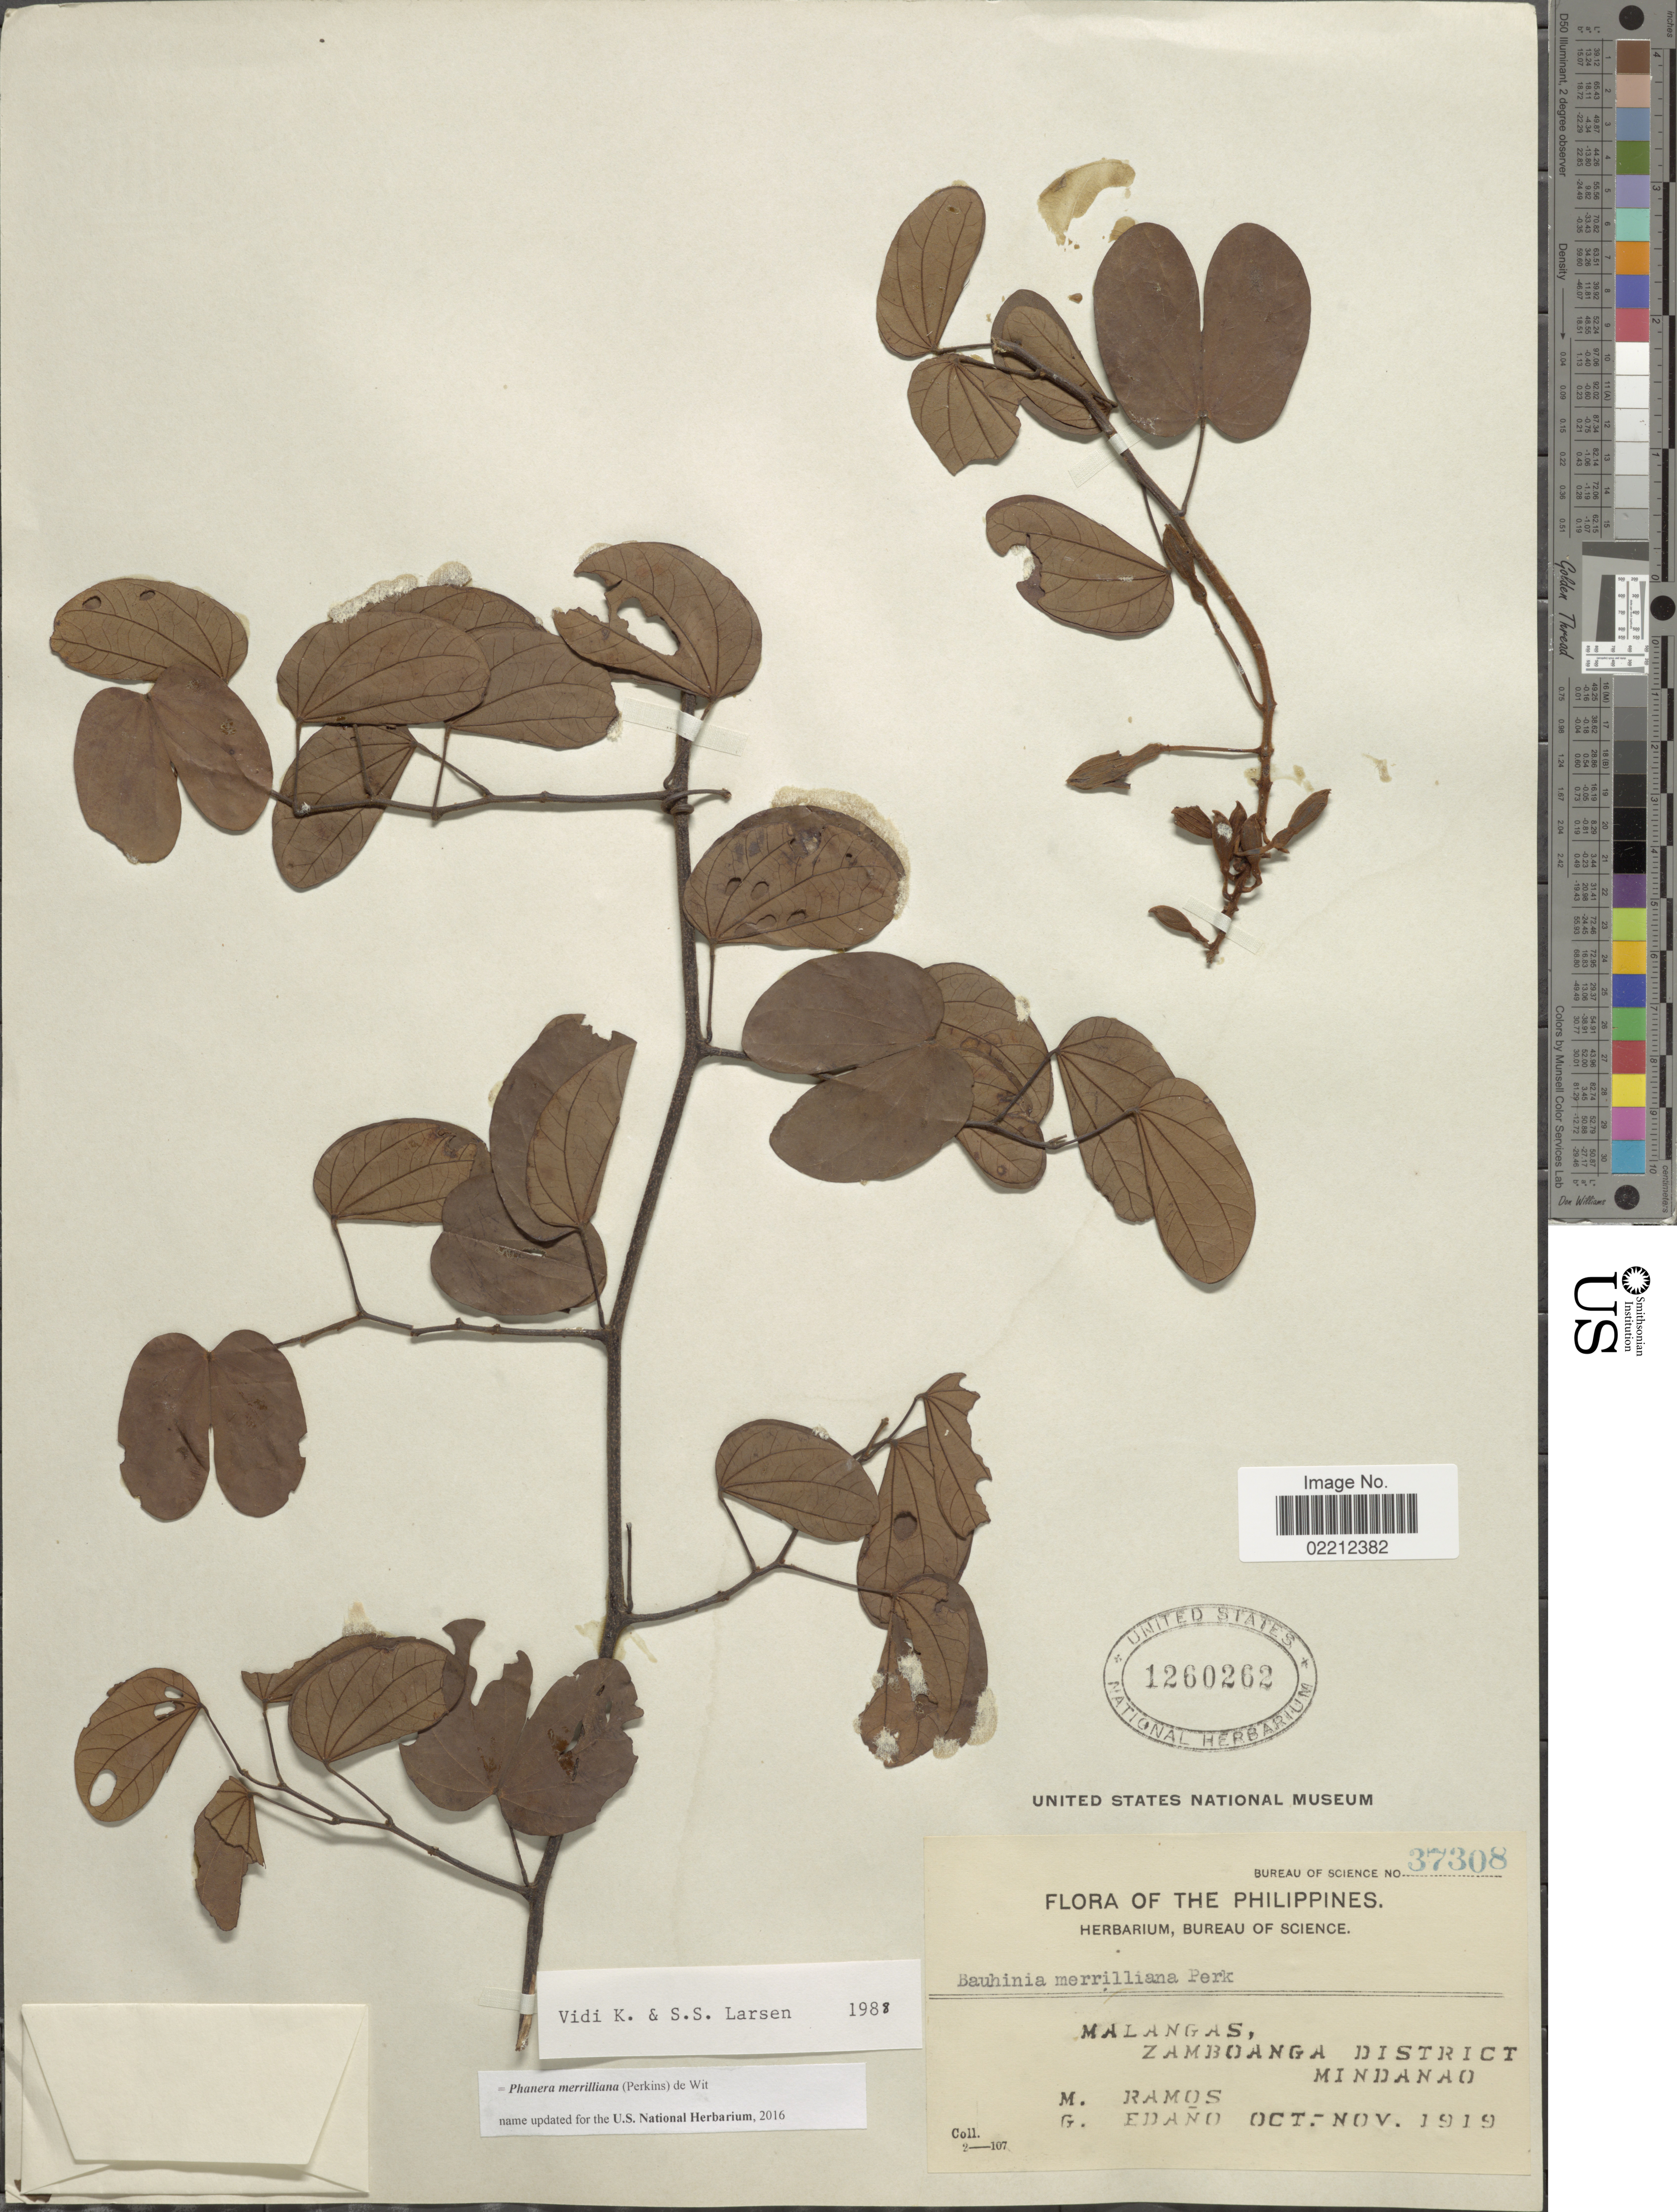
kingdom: Plantae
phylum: Tracheophyta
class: Magnoliopsida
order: Fabales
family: Fabaceae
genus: Phanera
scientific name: Phanera merrilliana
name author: (Perkins) de Wit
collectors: M. Ramos & G. Edaño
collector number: Bureau of Science 37308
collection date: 1919-10/1919-11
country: Philippines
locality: Malangas, Zamboanga District, Mindanao.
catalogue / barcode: US 1260262